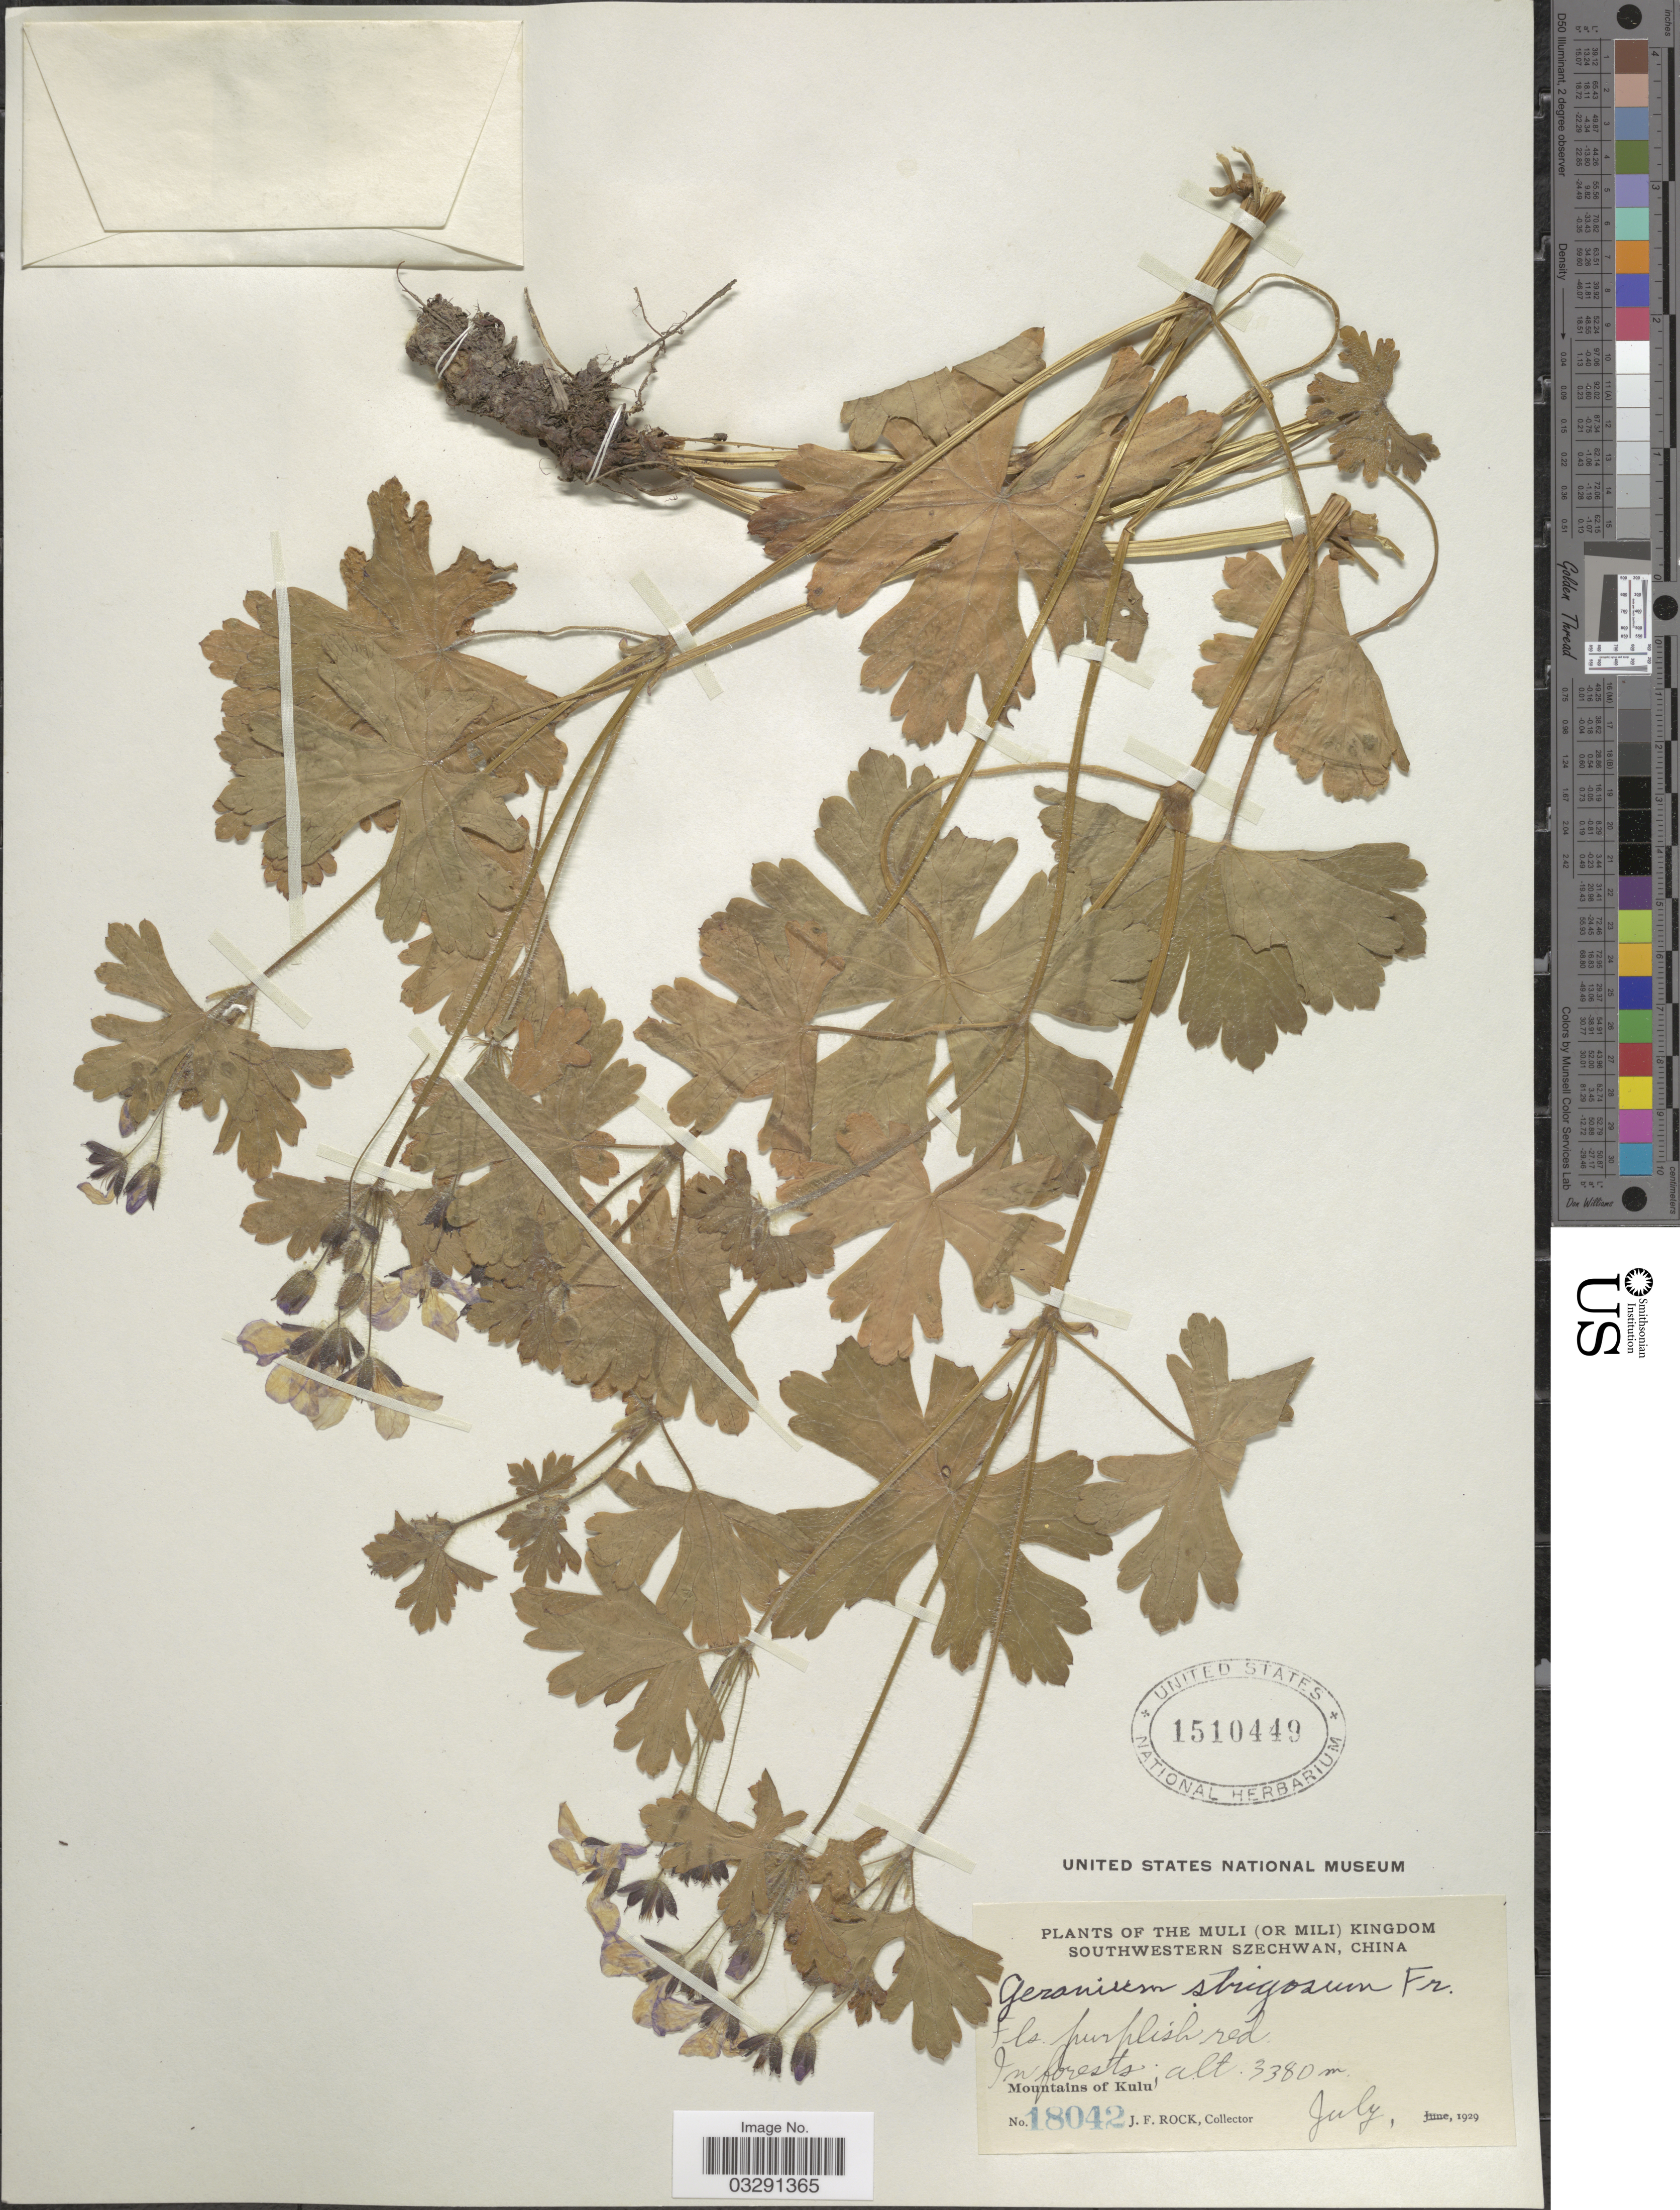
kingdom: Plantae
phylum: Tracheophyta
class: Magnoliopsida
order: Geraniales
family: Geraniaceae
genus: Geranium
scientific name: Geranium strigosum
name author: Rydb.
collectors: J. Rock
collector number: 18042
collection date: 1929-07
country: China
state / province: Sichuan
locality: The Muli (or Mili) Kingdom, Southwestern Szechwan, Mountains of Kulu.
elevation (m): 3380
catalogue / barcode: US 1510449